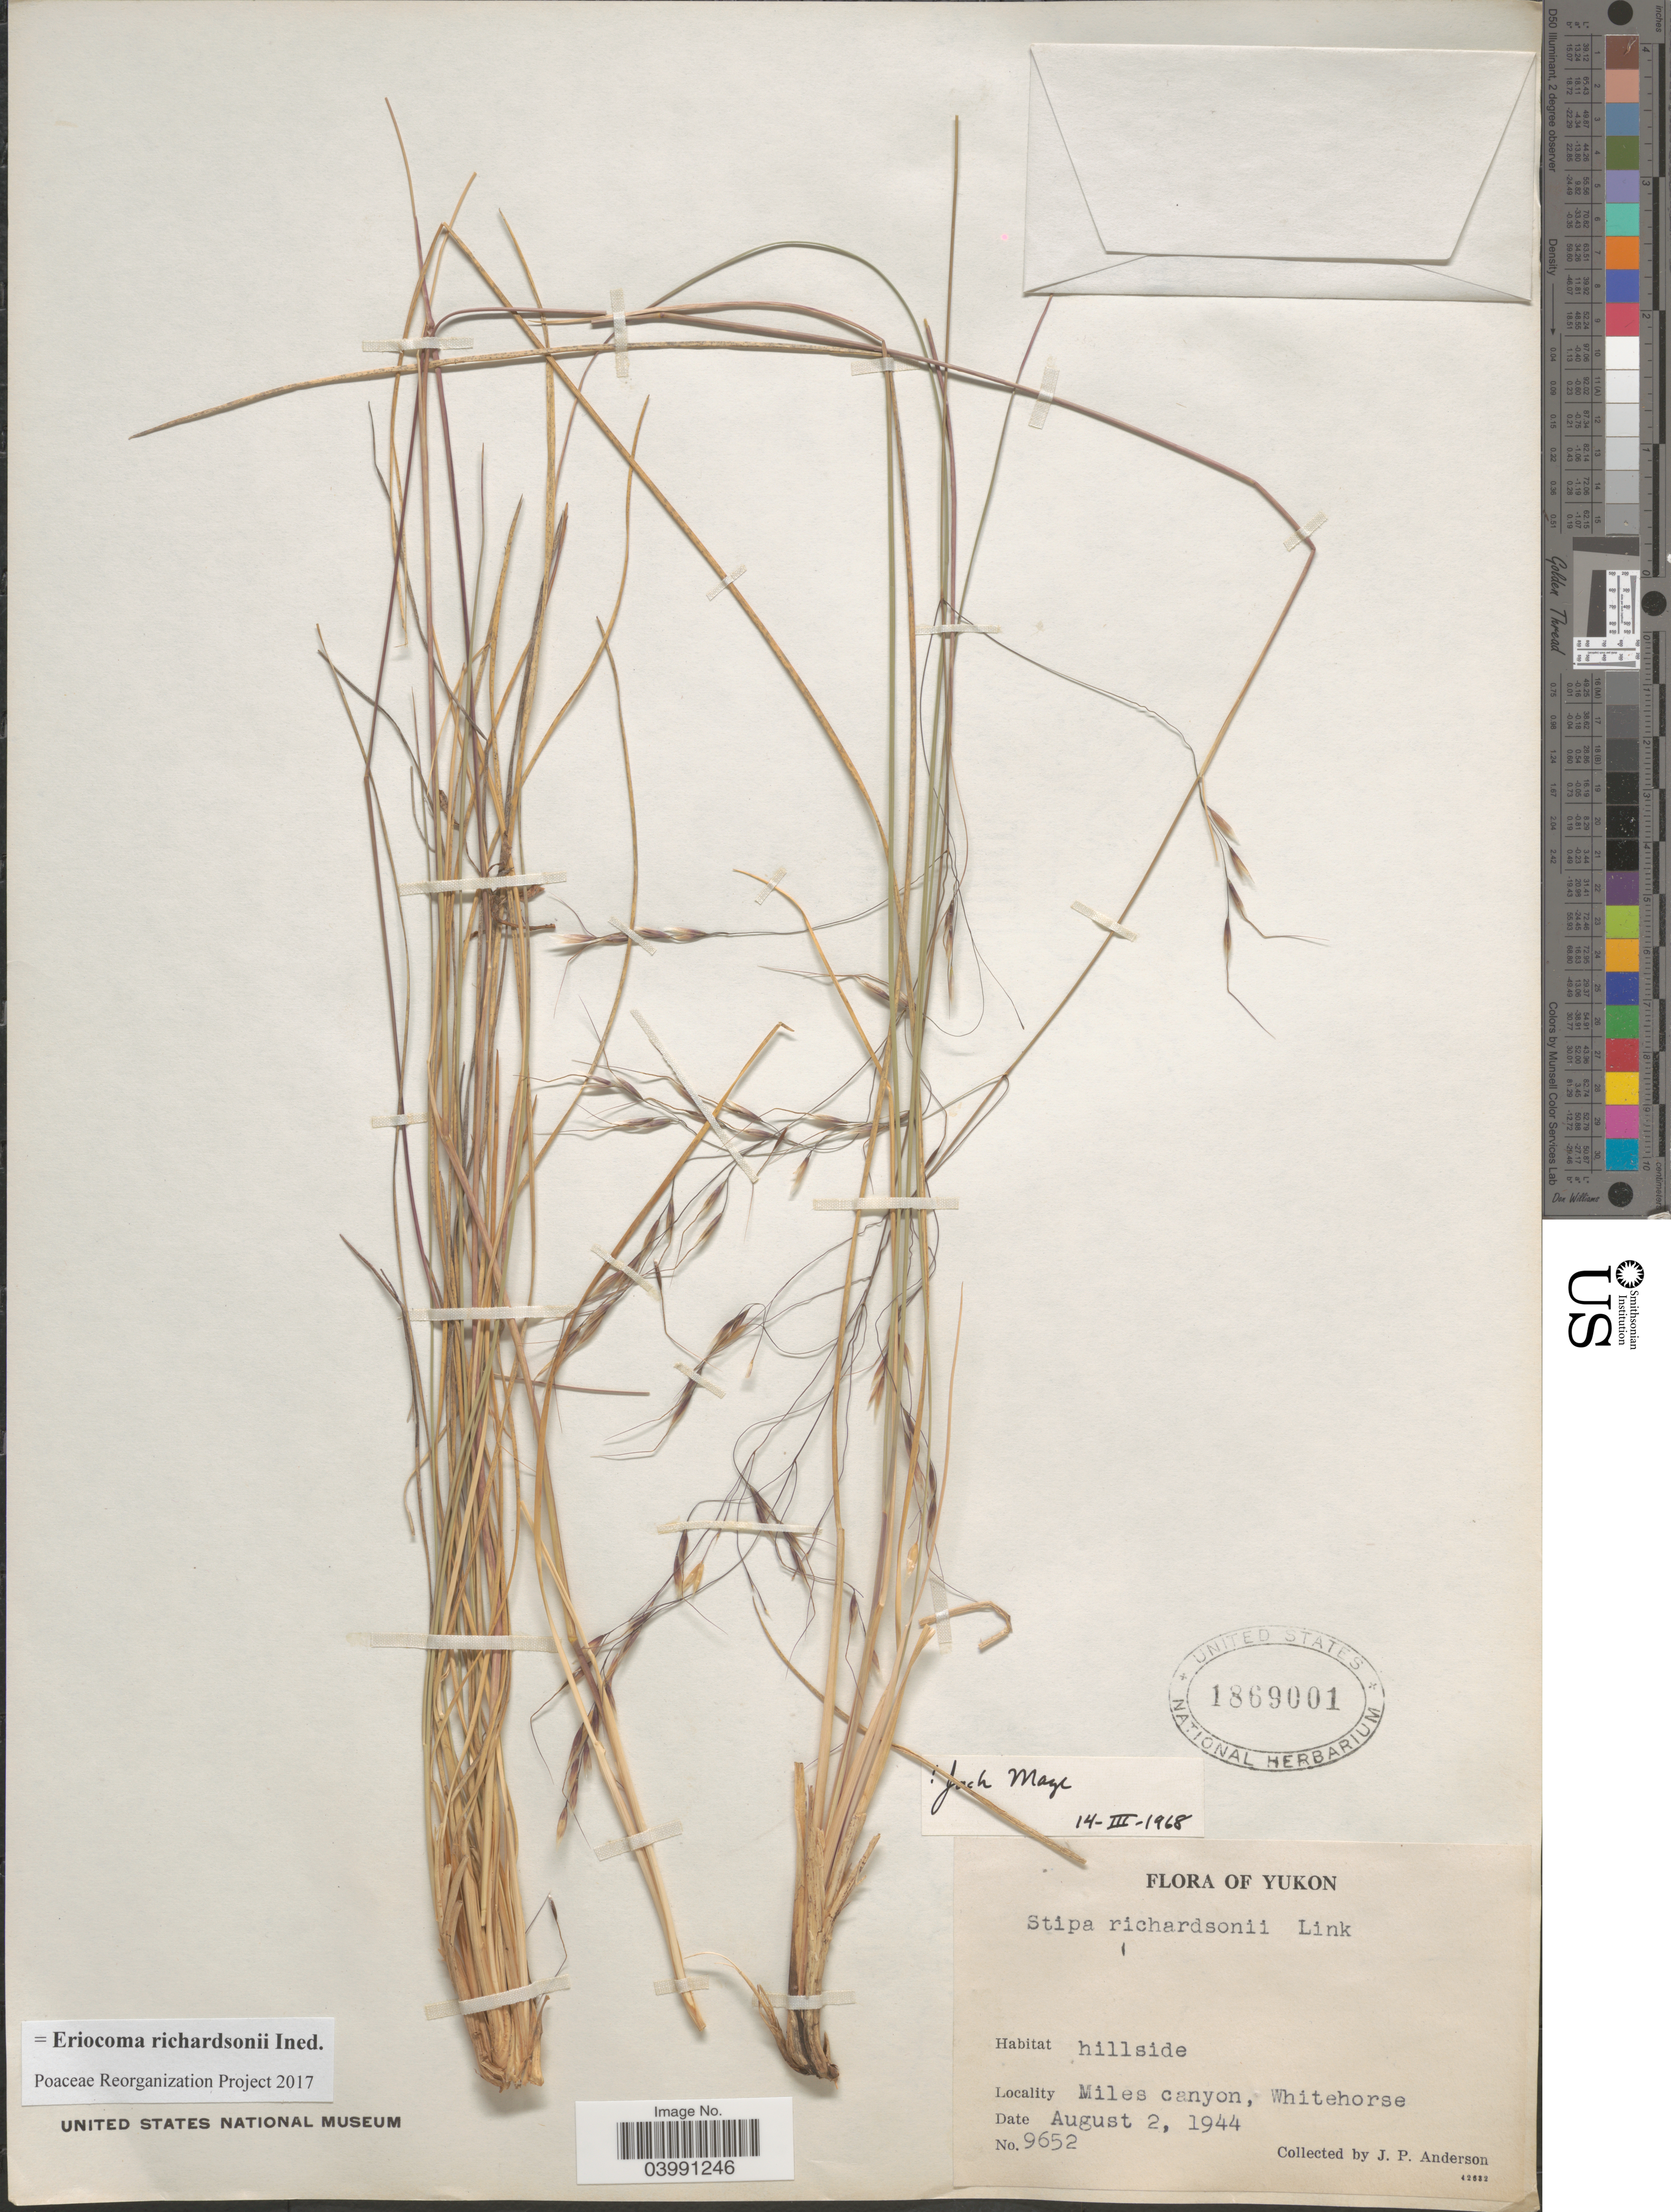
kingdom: Plantae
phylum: Tracheophyta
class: Liliopsida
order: Poales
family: Poaceae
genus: Eriocoma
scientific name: Eriocoma richardsonii ined.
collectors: J. P. Anderson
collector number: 9652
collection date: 1944-08-02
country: Canada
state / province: Yukon Territory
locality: Yukon. Miles canyon, Whitehorse.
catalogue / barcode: US 1869001